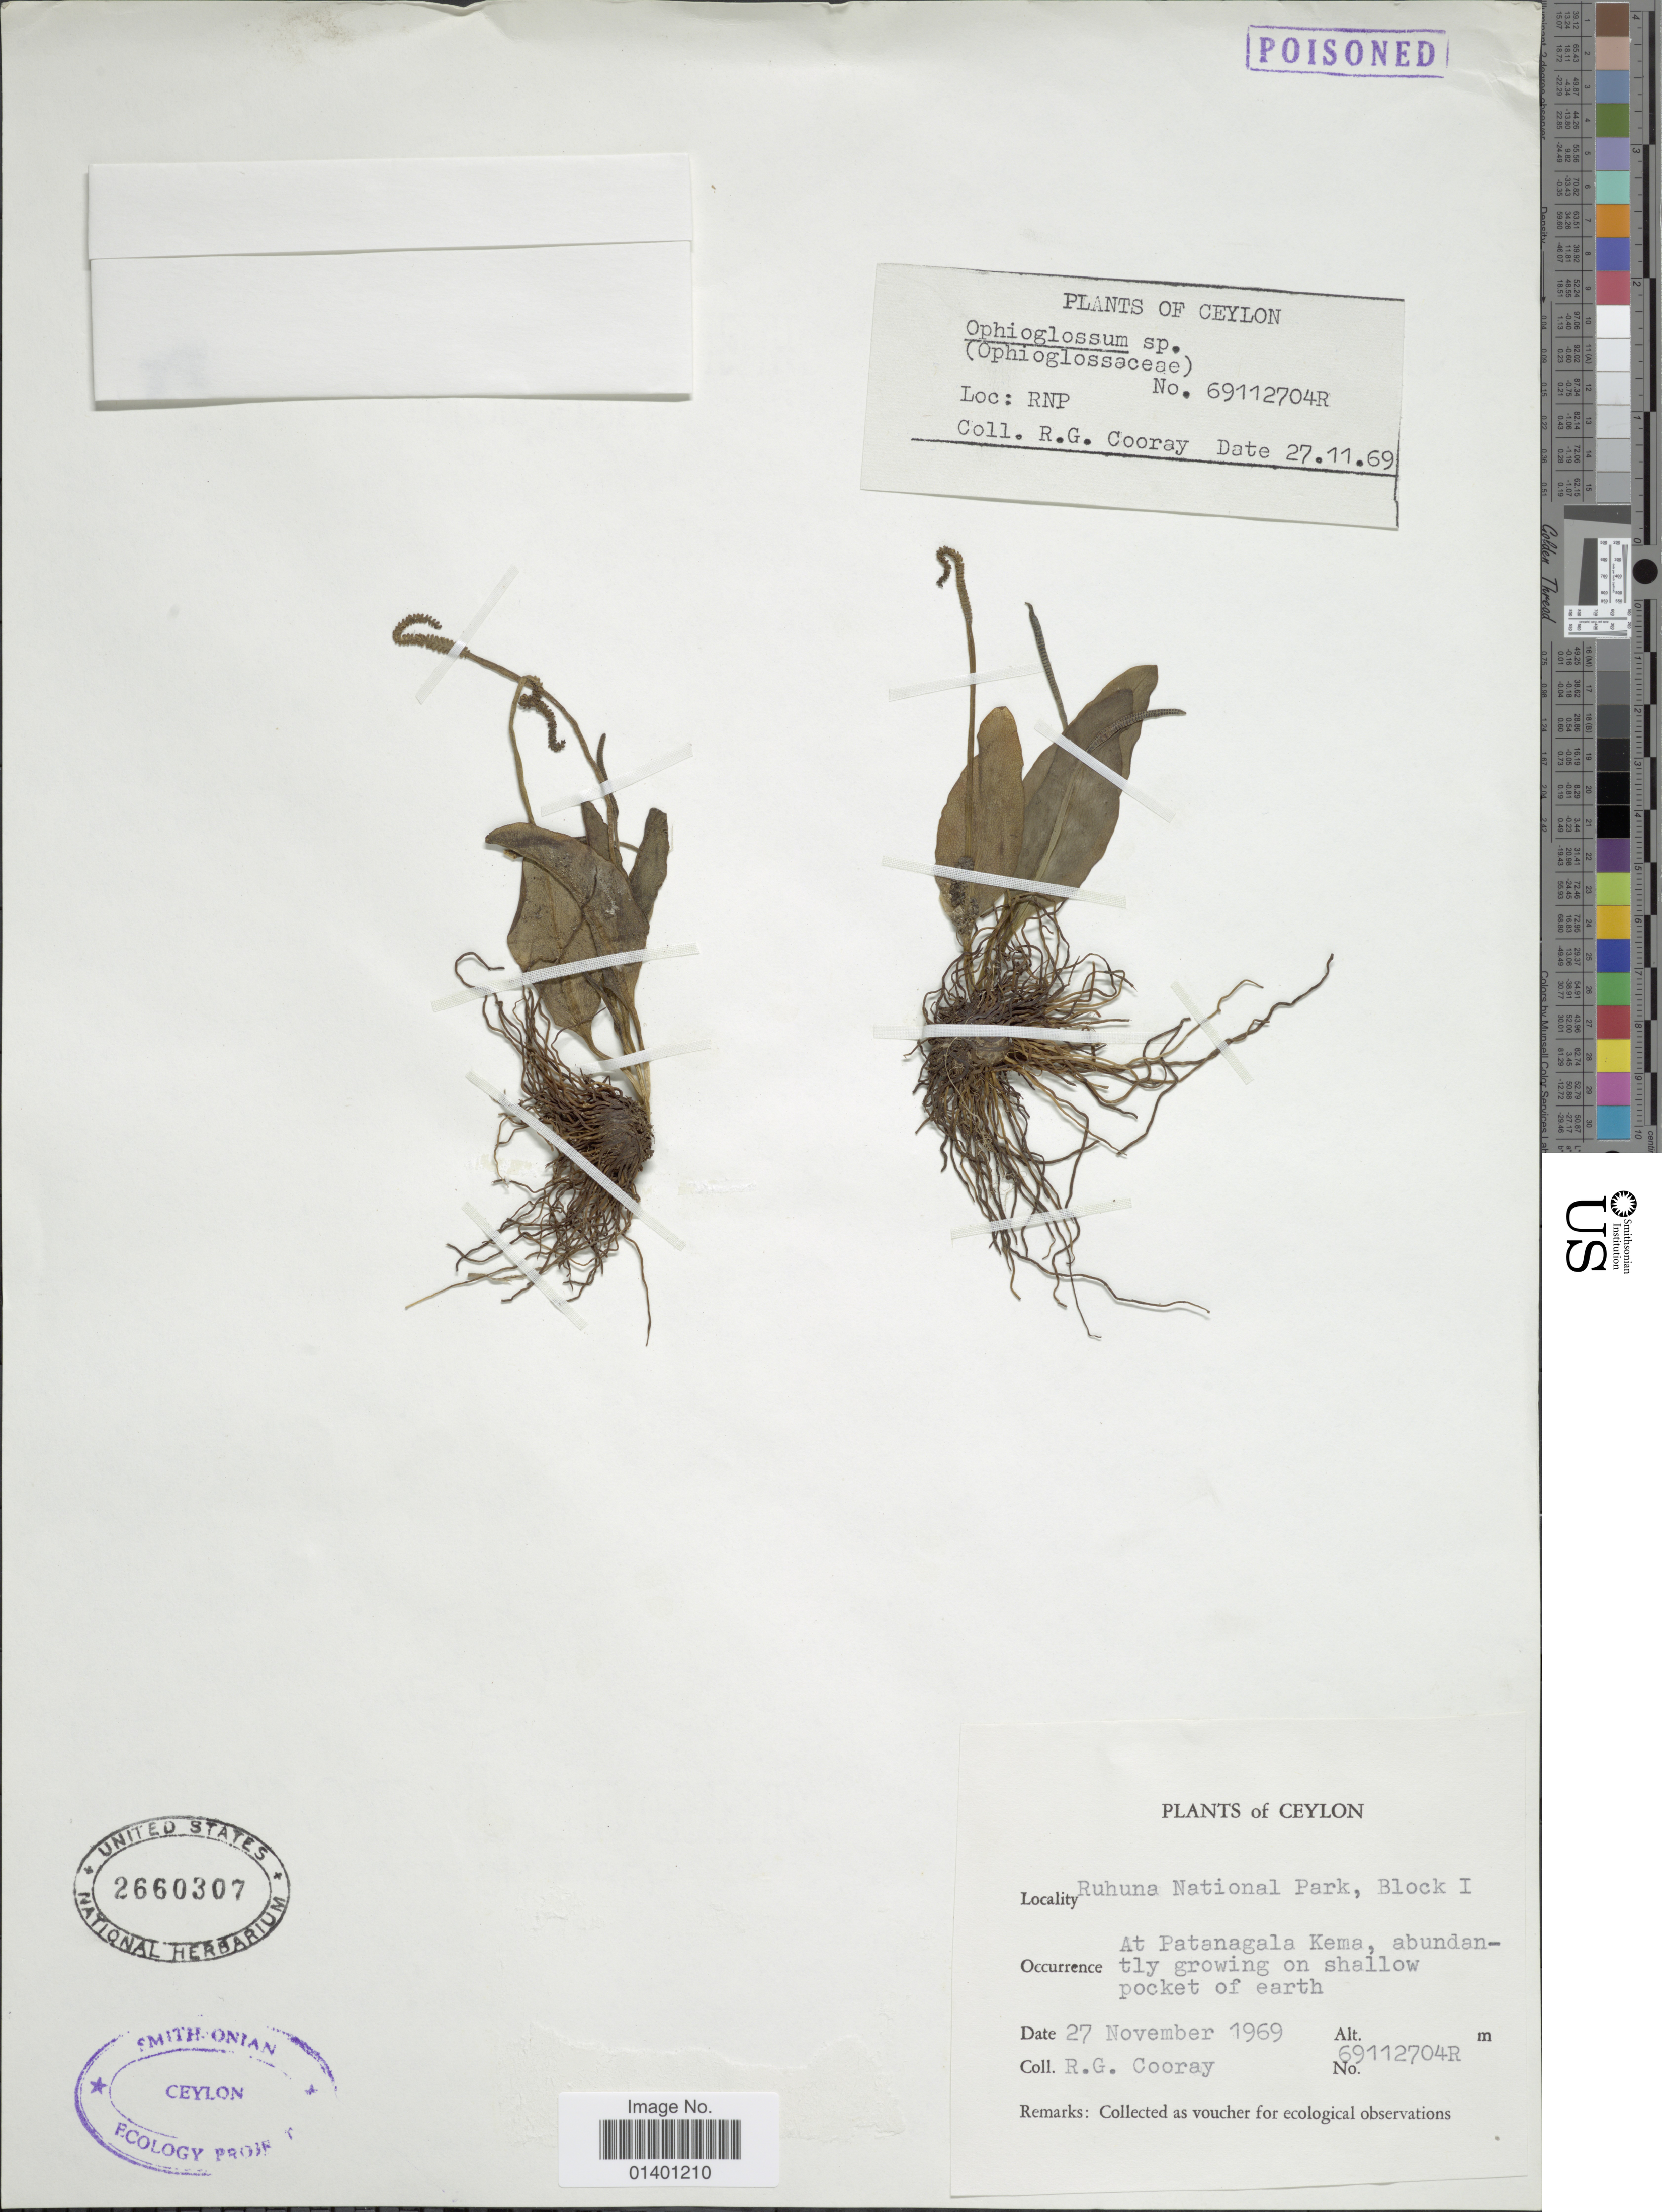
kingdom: Plantae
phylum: Tracheophyta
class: Polypodiopsida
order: Ophioglossales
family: Ophioglossaceae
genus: Ophioglossum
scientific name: Ophioglossum costatum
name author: R. Br.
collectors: R. Cooray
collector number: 69112704R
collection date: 1969-11-27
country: Sri Lanka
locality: Ceylon, Ruhuna National Park, Block I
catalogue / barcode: US 2660307